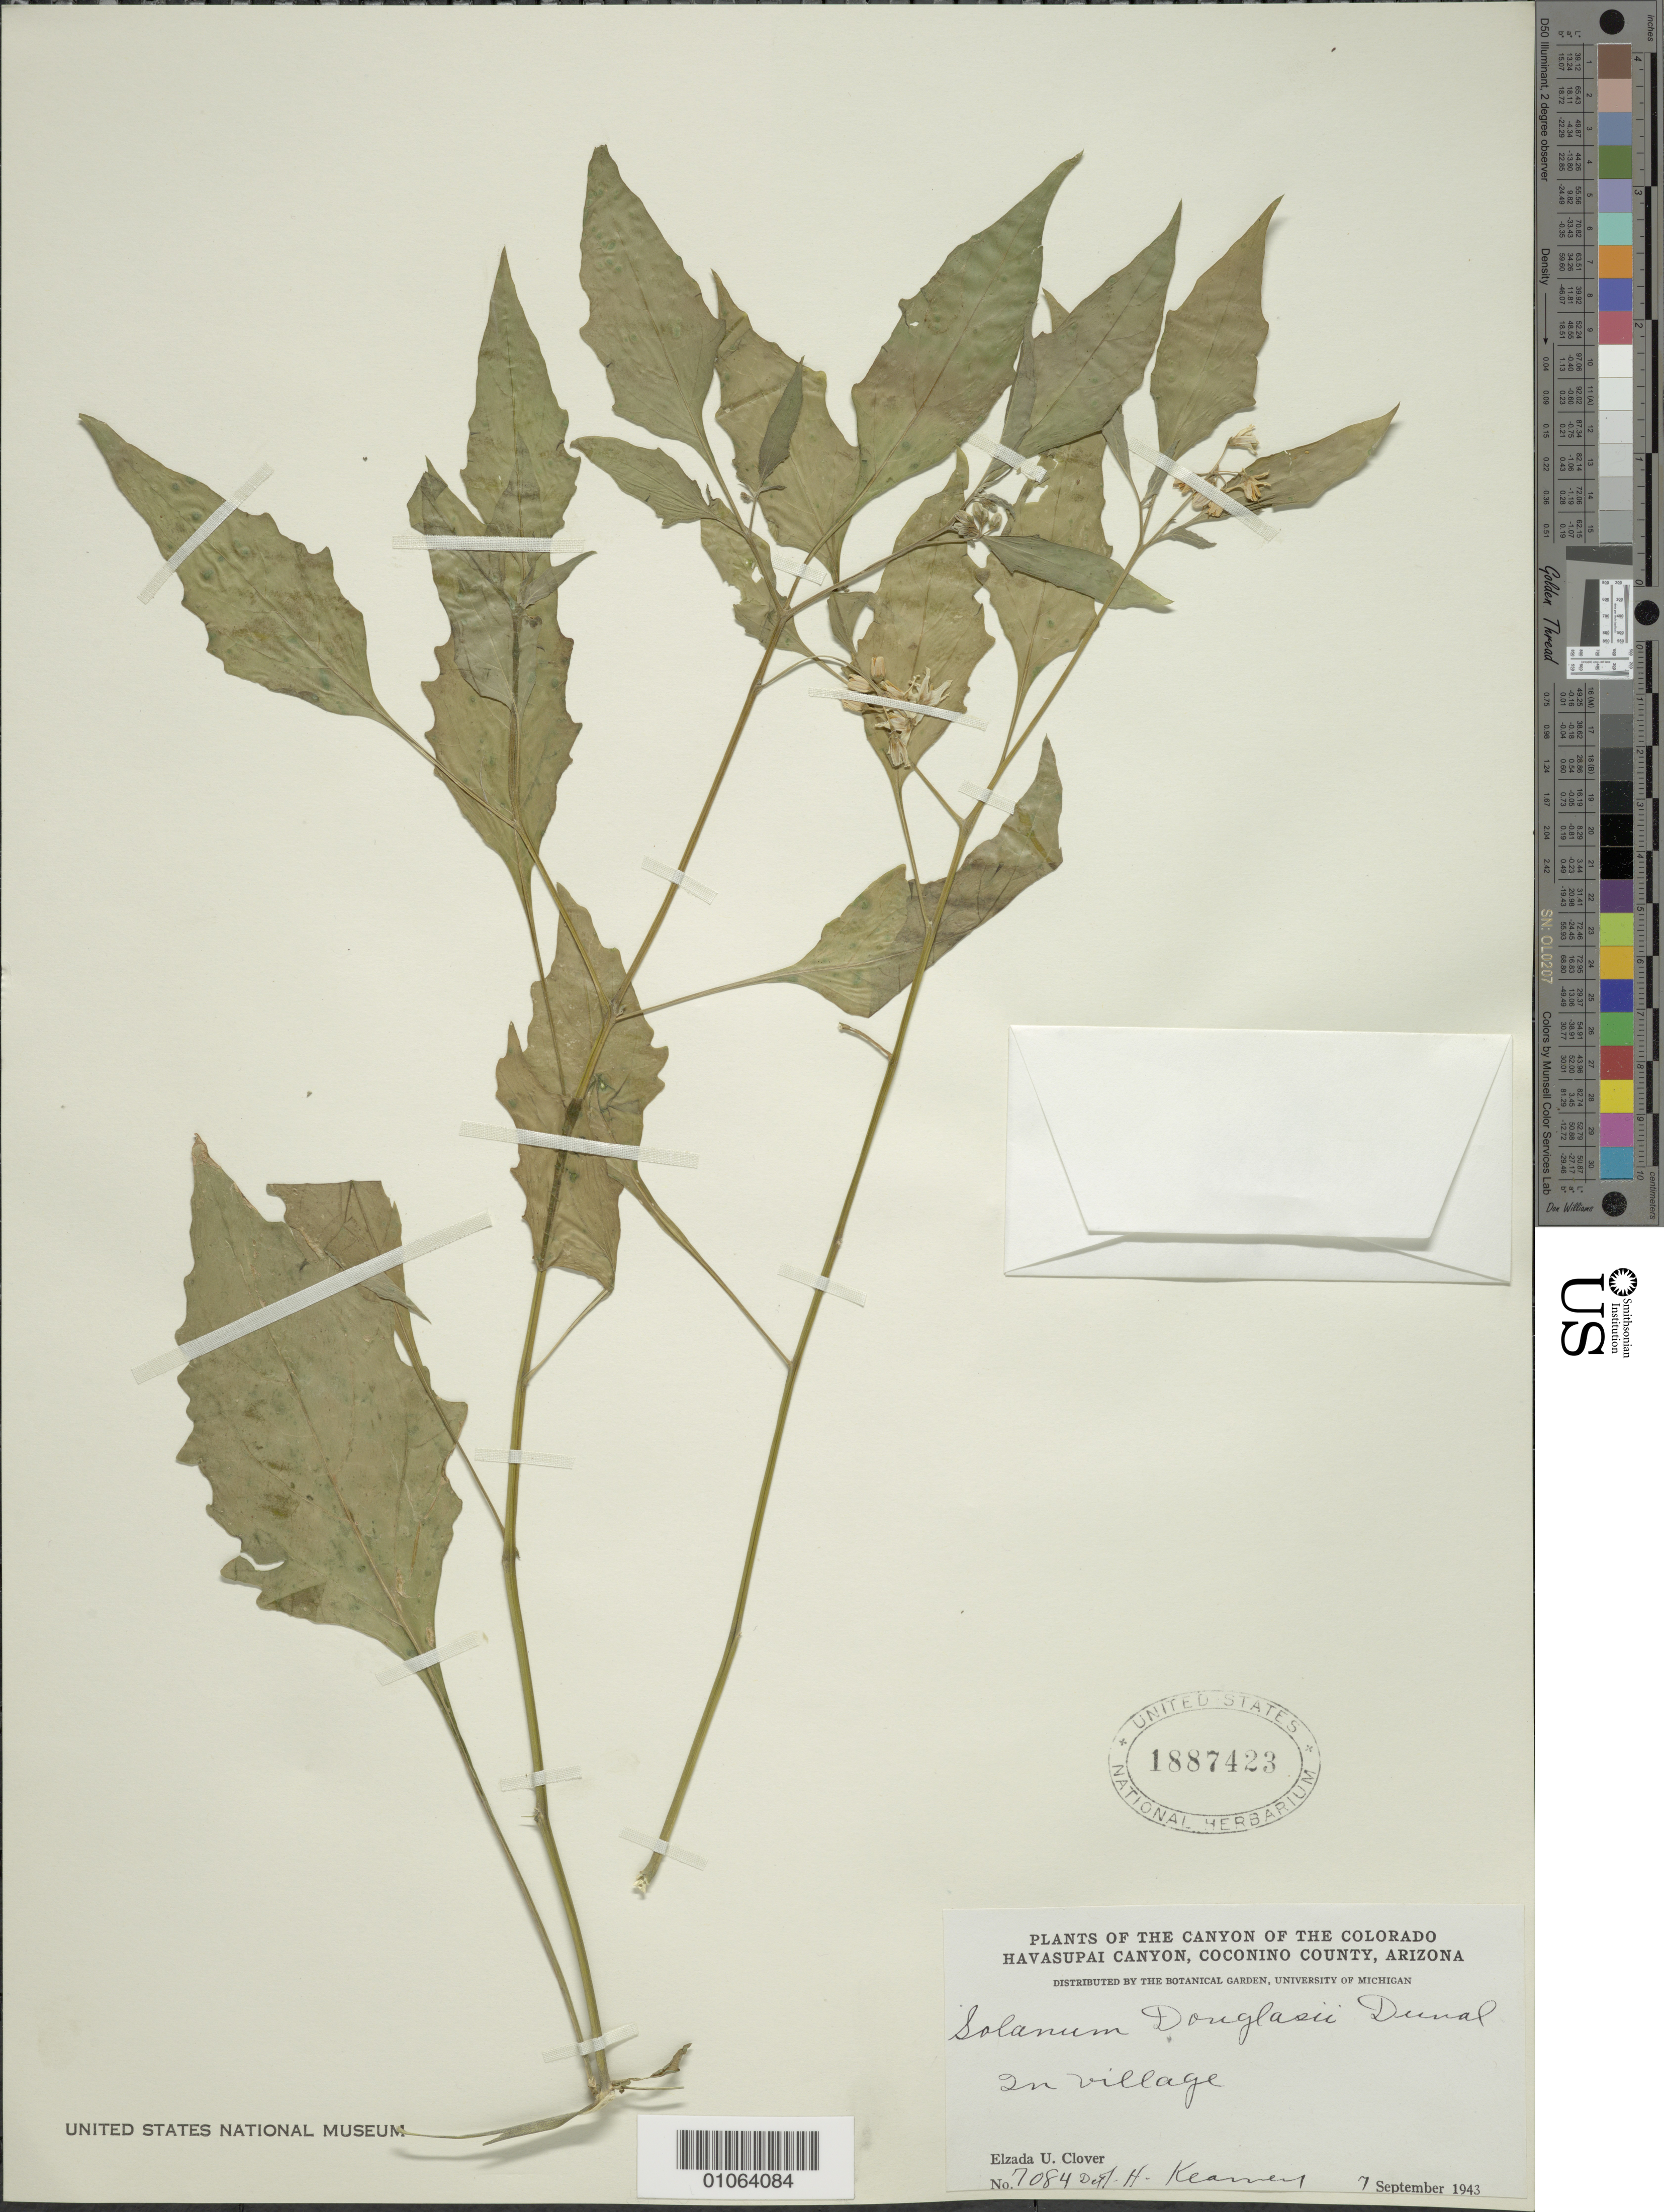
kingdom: Plantae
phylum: Tracheophyta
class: Magnoliopsida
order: Solanales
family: Solanaceae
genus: Solanum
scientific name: Solanum douglasii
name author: Dunal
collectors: E. U. Clover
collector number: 7084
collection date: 1943-09-07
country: United States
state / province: Arizona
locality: The Canyon of the Colorado Havasupai Canyon, Coconino County. In village.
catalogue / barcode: US 1887423